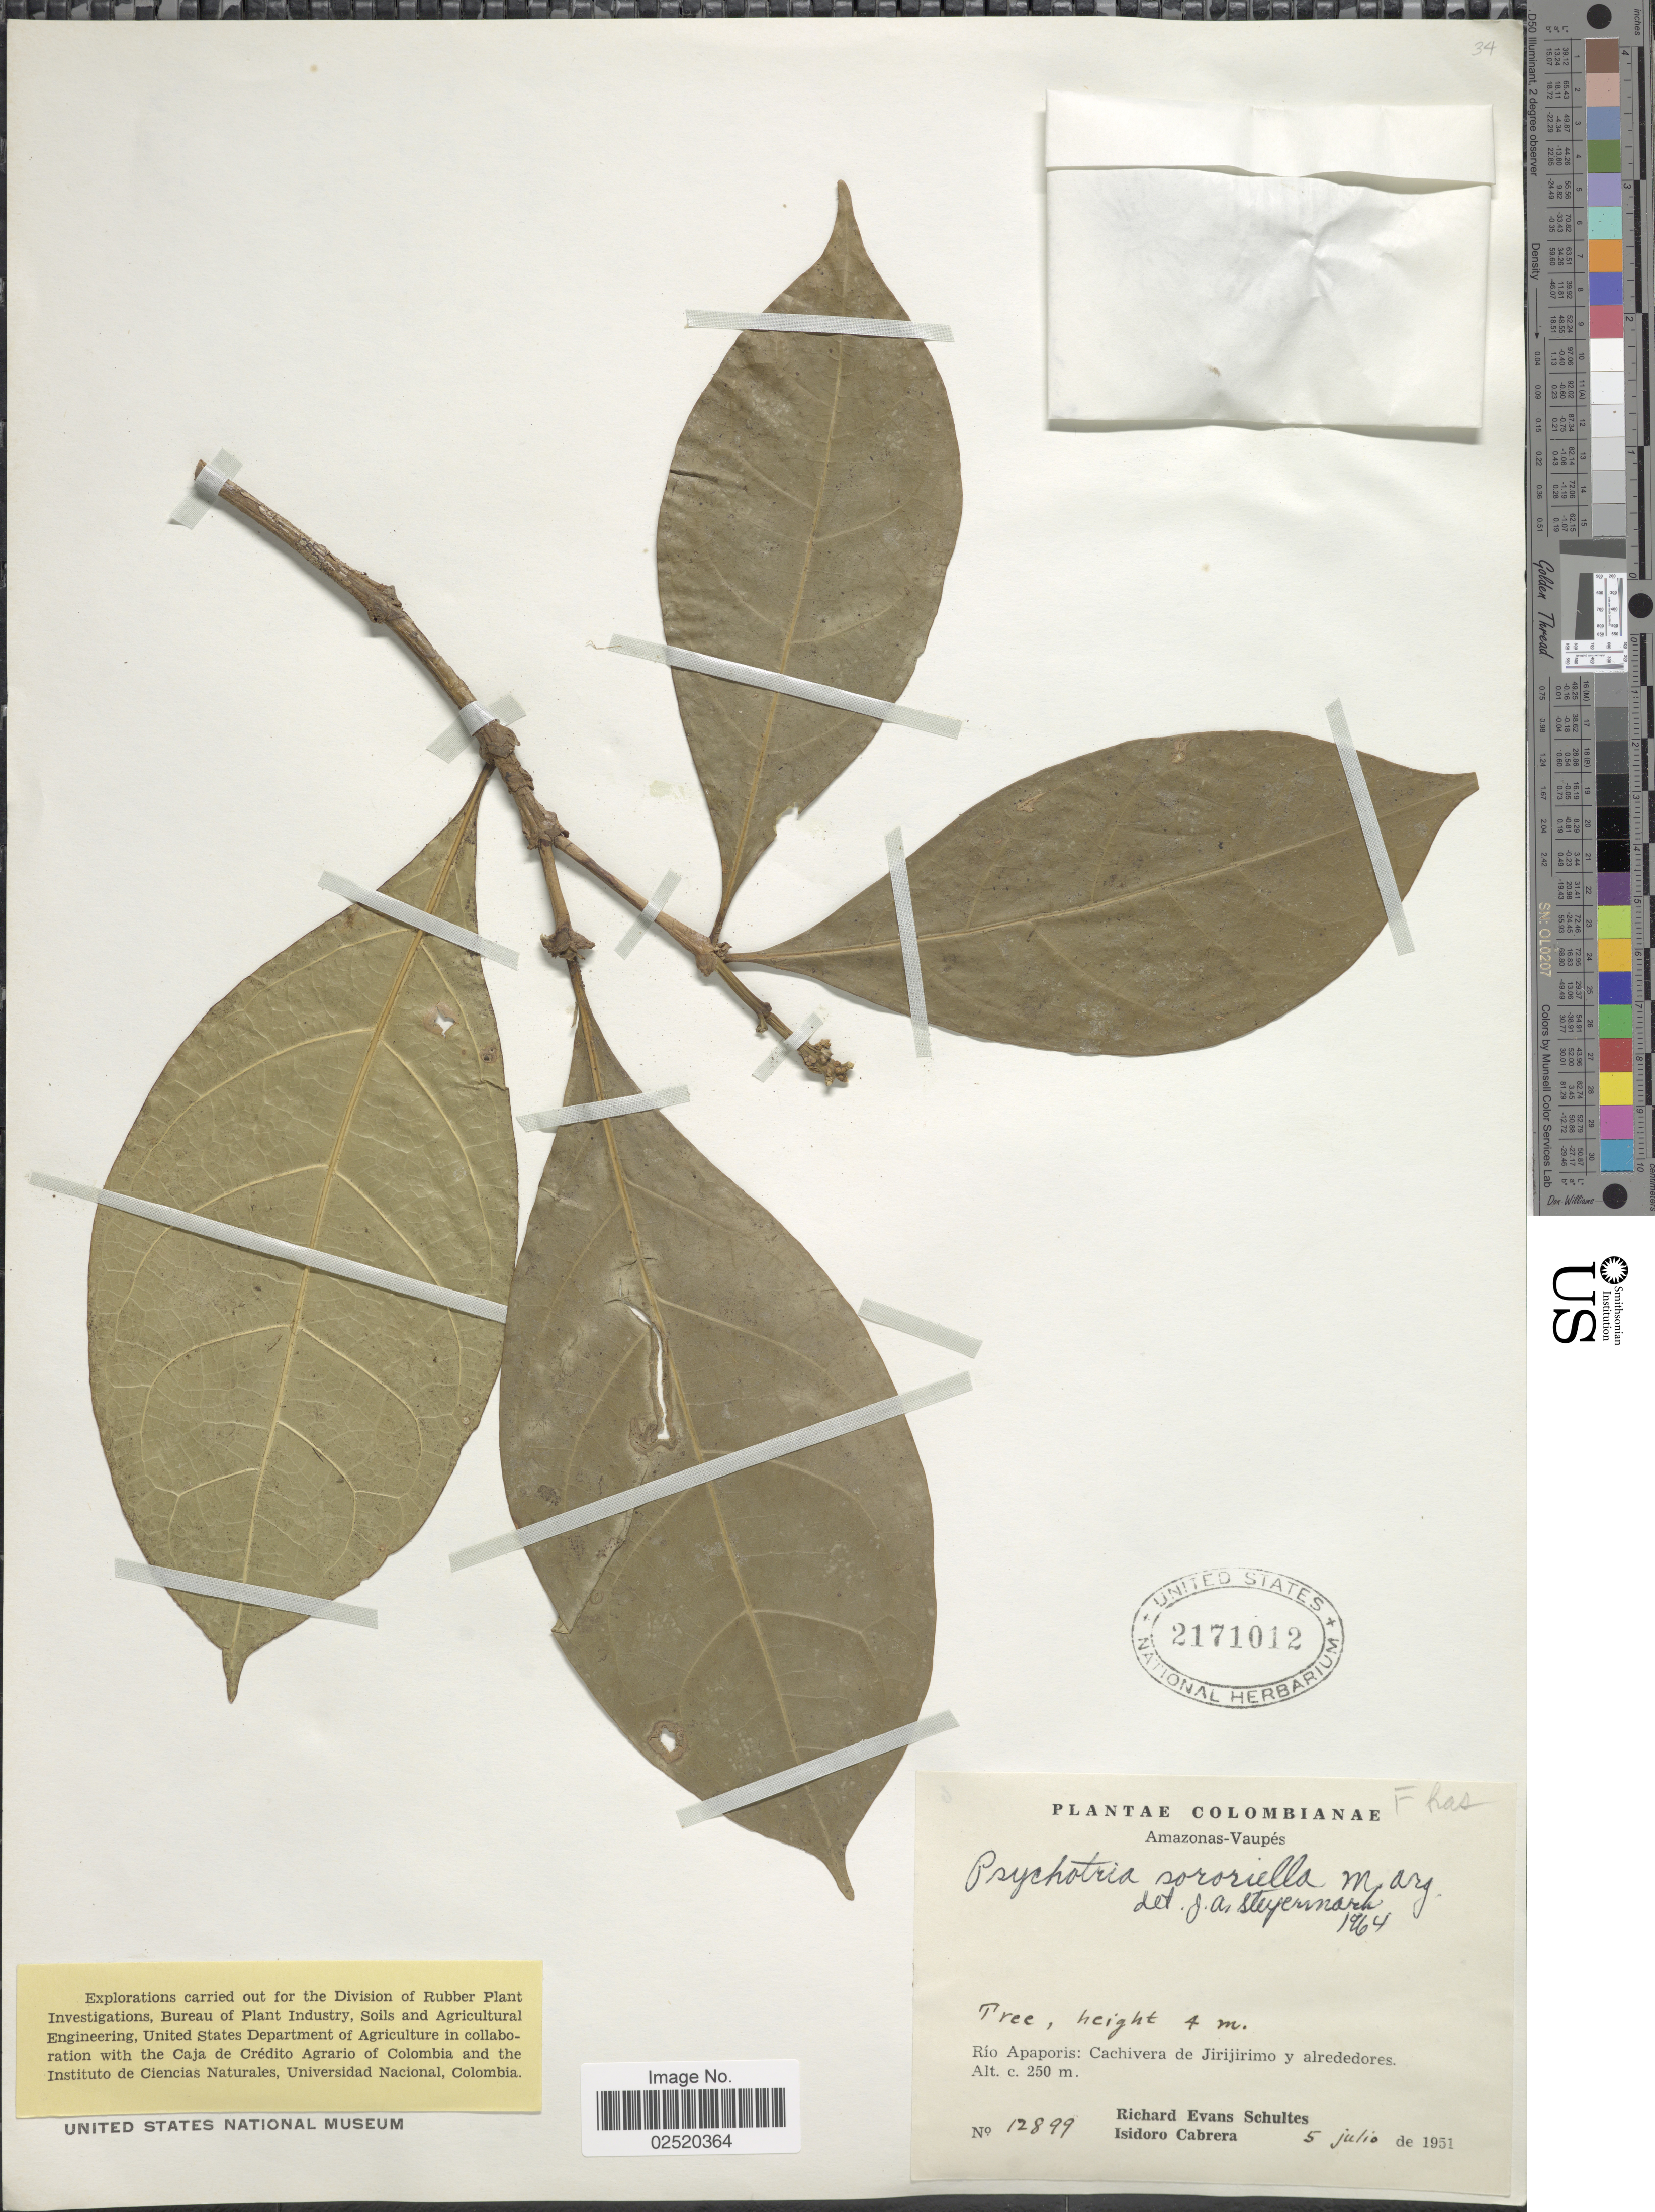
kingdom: Plantae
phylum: Tracheophyta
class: Magnoliopsida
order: Gentianales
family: Rubiaceae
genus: Psychotria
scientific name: Psychotria sororiella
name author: Müll. Arg.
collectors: R. E. Schultes & I. Cabrera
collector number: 12899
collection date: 1951-07-05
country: Colombia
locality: Amazonas-Vaupes, Rio Apaporis: Cachivera de Jirijirimo y alrededores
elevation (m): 250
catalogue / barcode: US 2171012